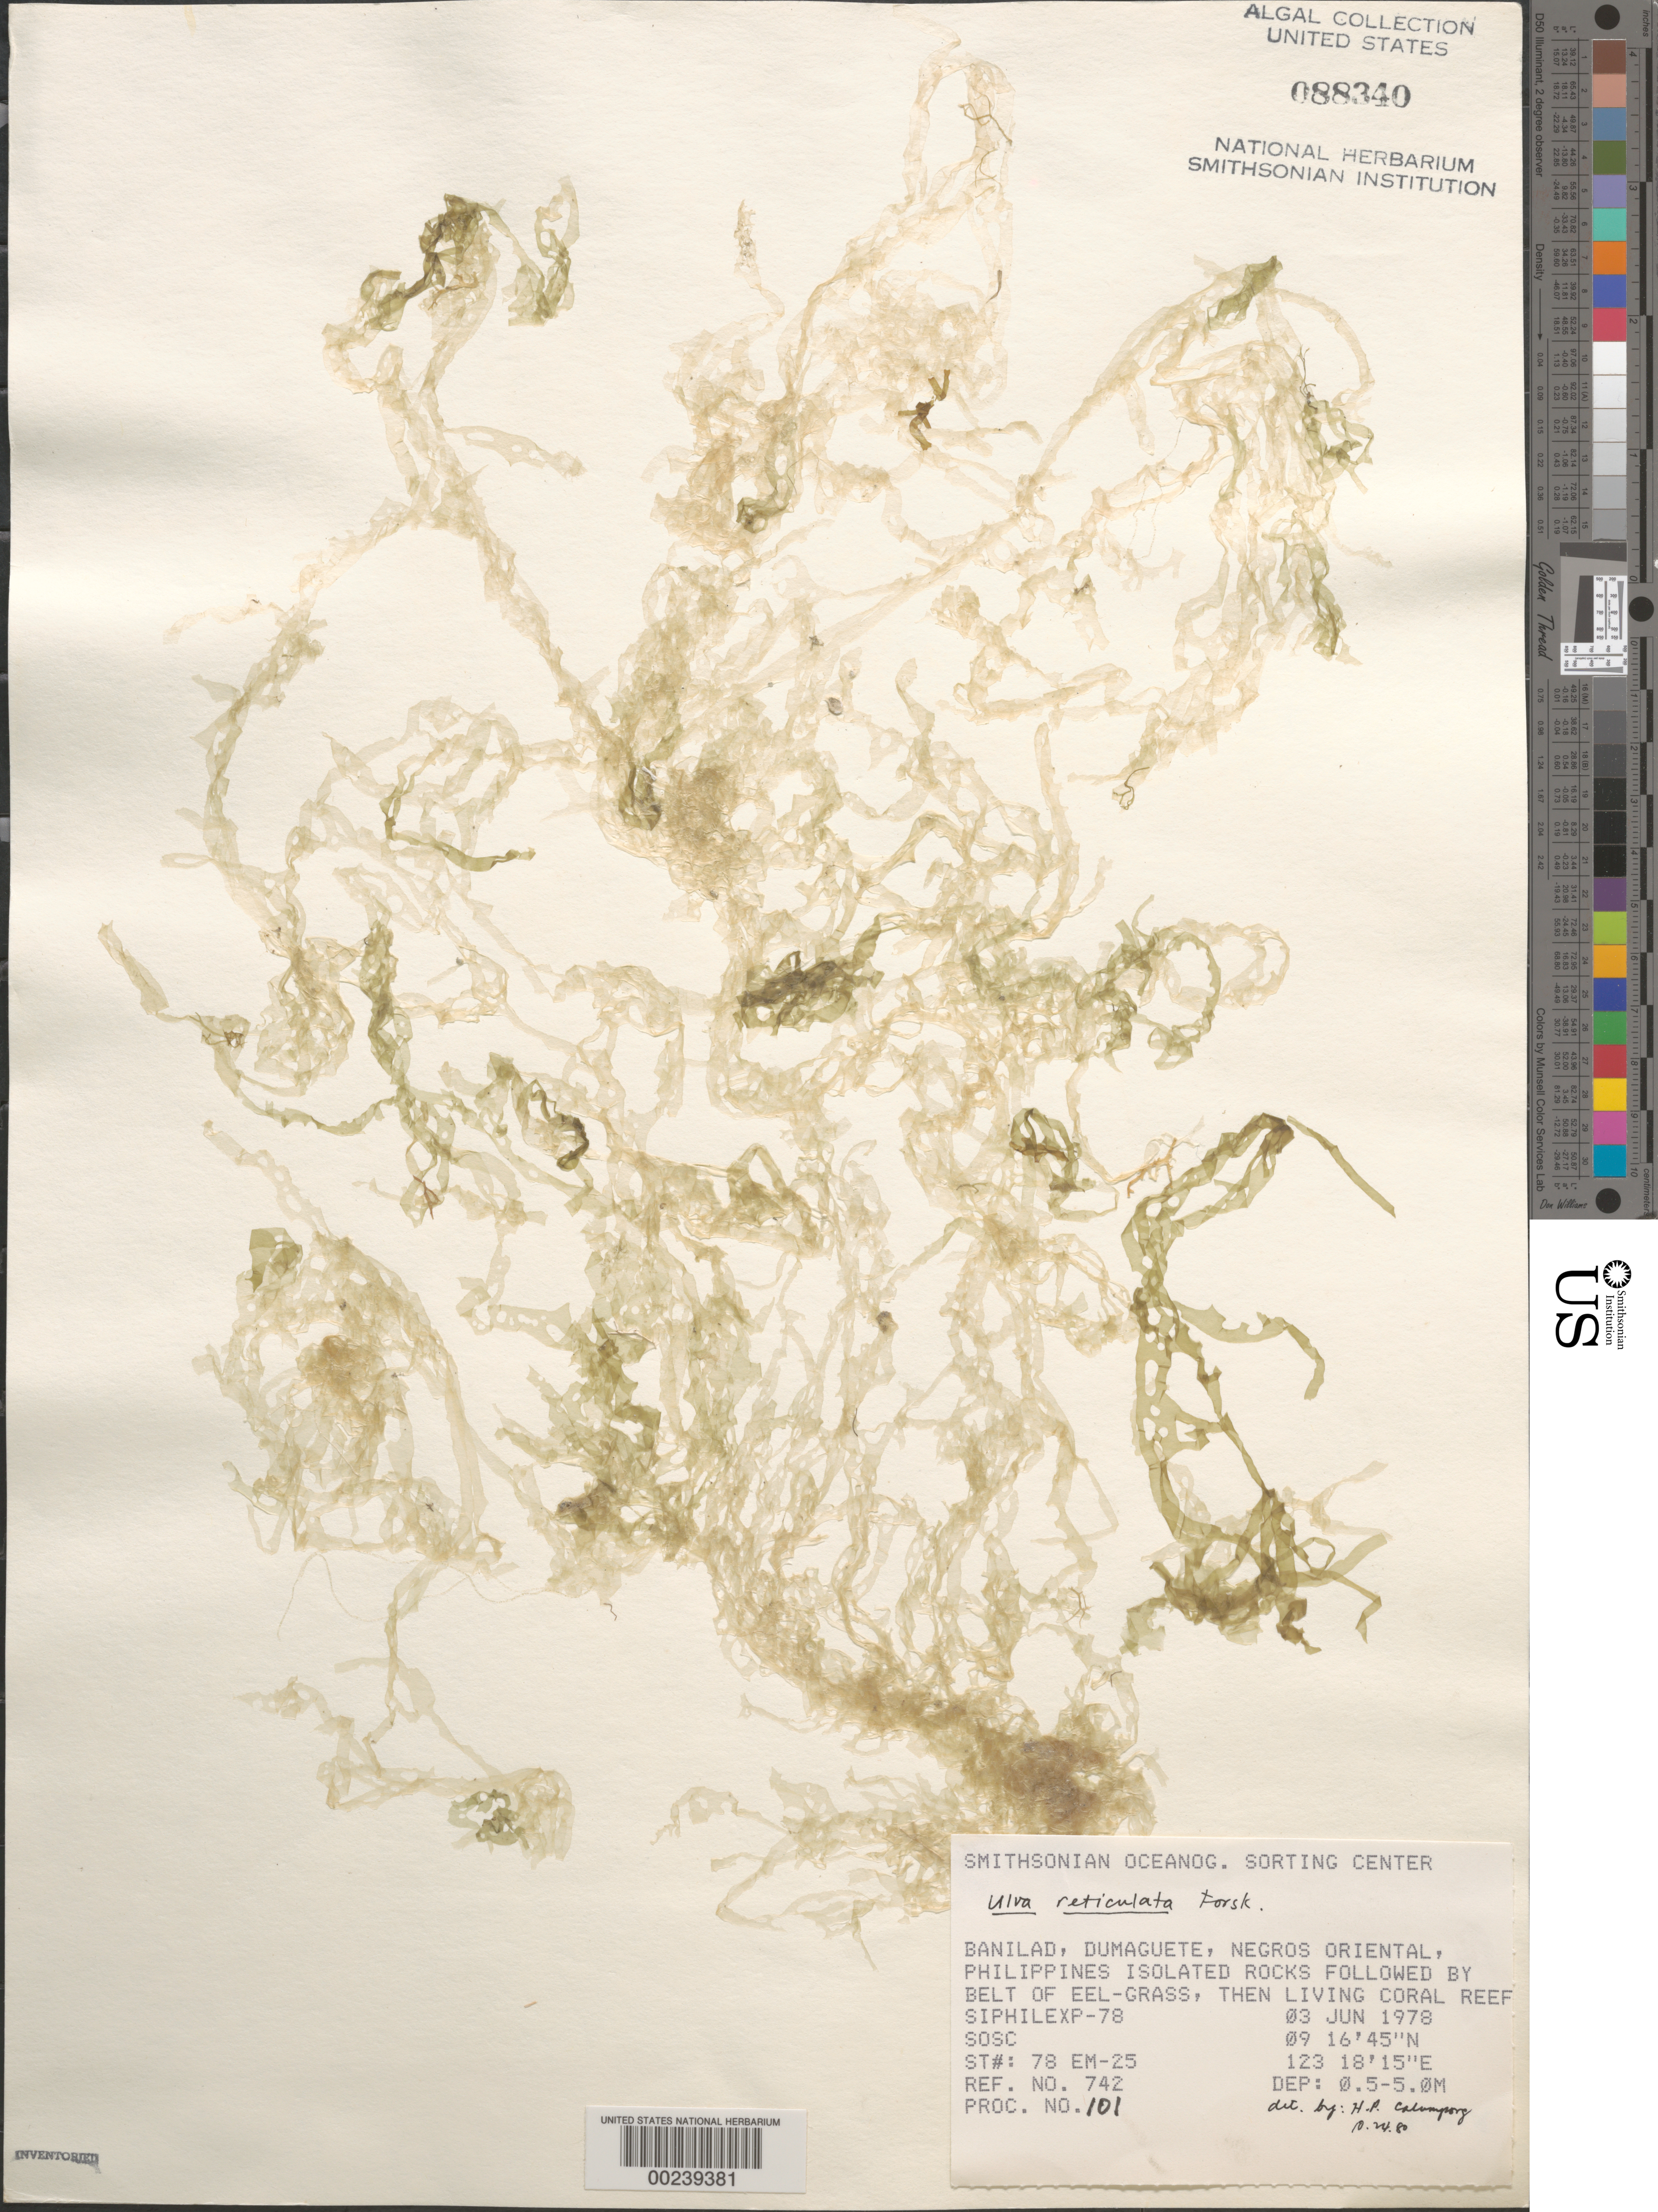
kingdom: Plantae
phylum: Chlorophyta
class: Ulvophyceae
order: Ulvales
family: Ulvaceae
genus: Ulva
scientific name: Ulva reticulata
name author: Forssk.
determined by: Calumpong, H. P.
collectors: SOSC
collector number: Station 78 Em-25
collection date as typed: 03 Jun 1978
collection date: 1978-06-03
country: Philippines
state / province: Central Visayas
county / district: Negros Oriental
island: Negros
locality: Banilad, Dumaguete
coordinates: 09 16'45"N, 123 18'15"E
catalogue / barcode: US 88340